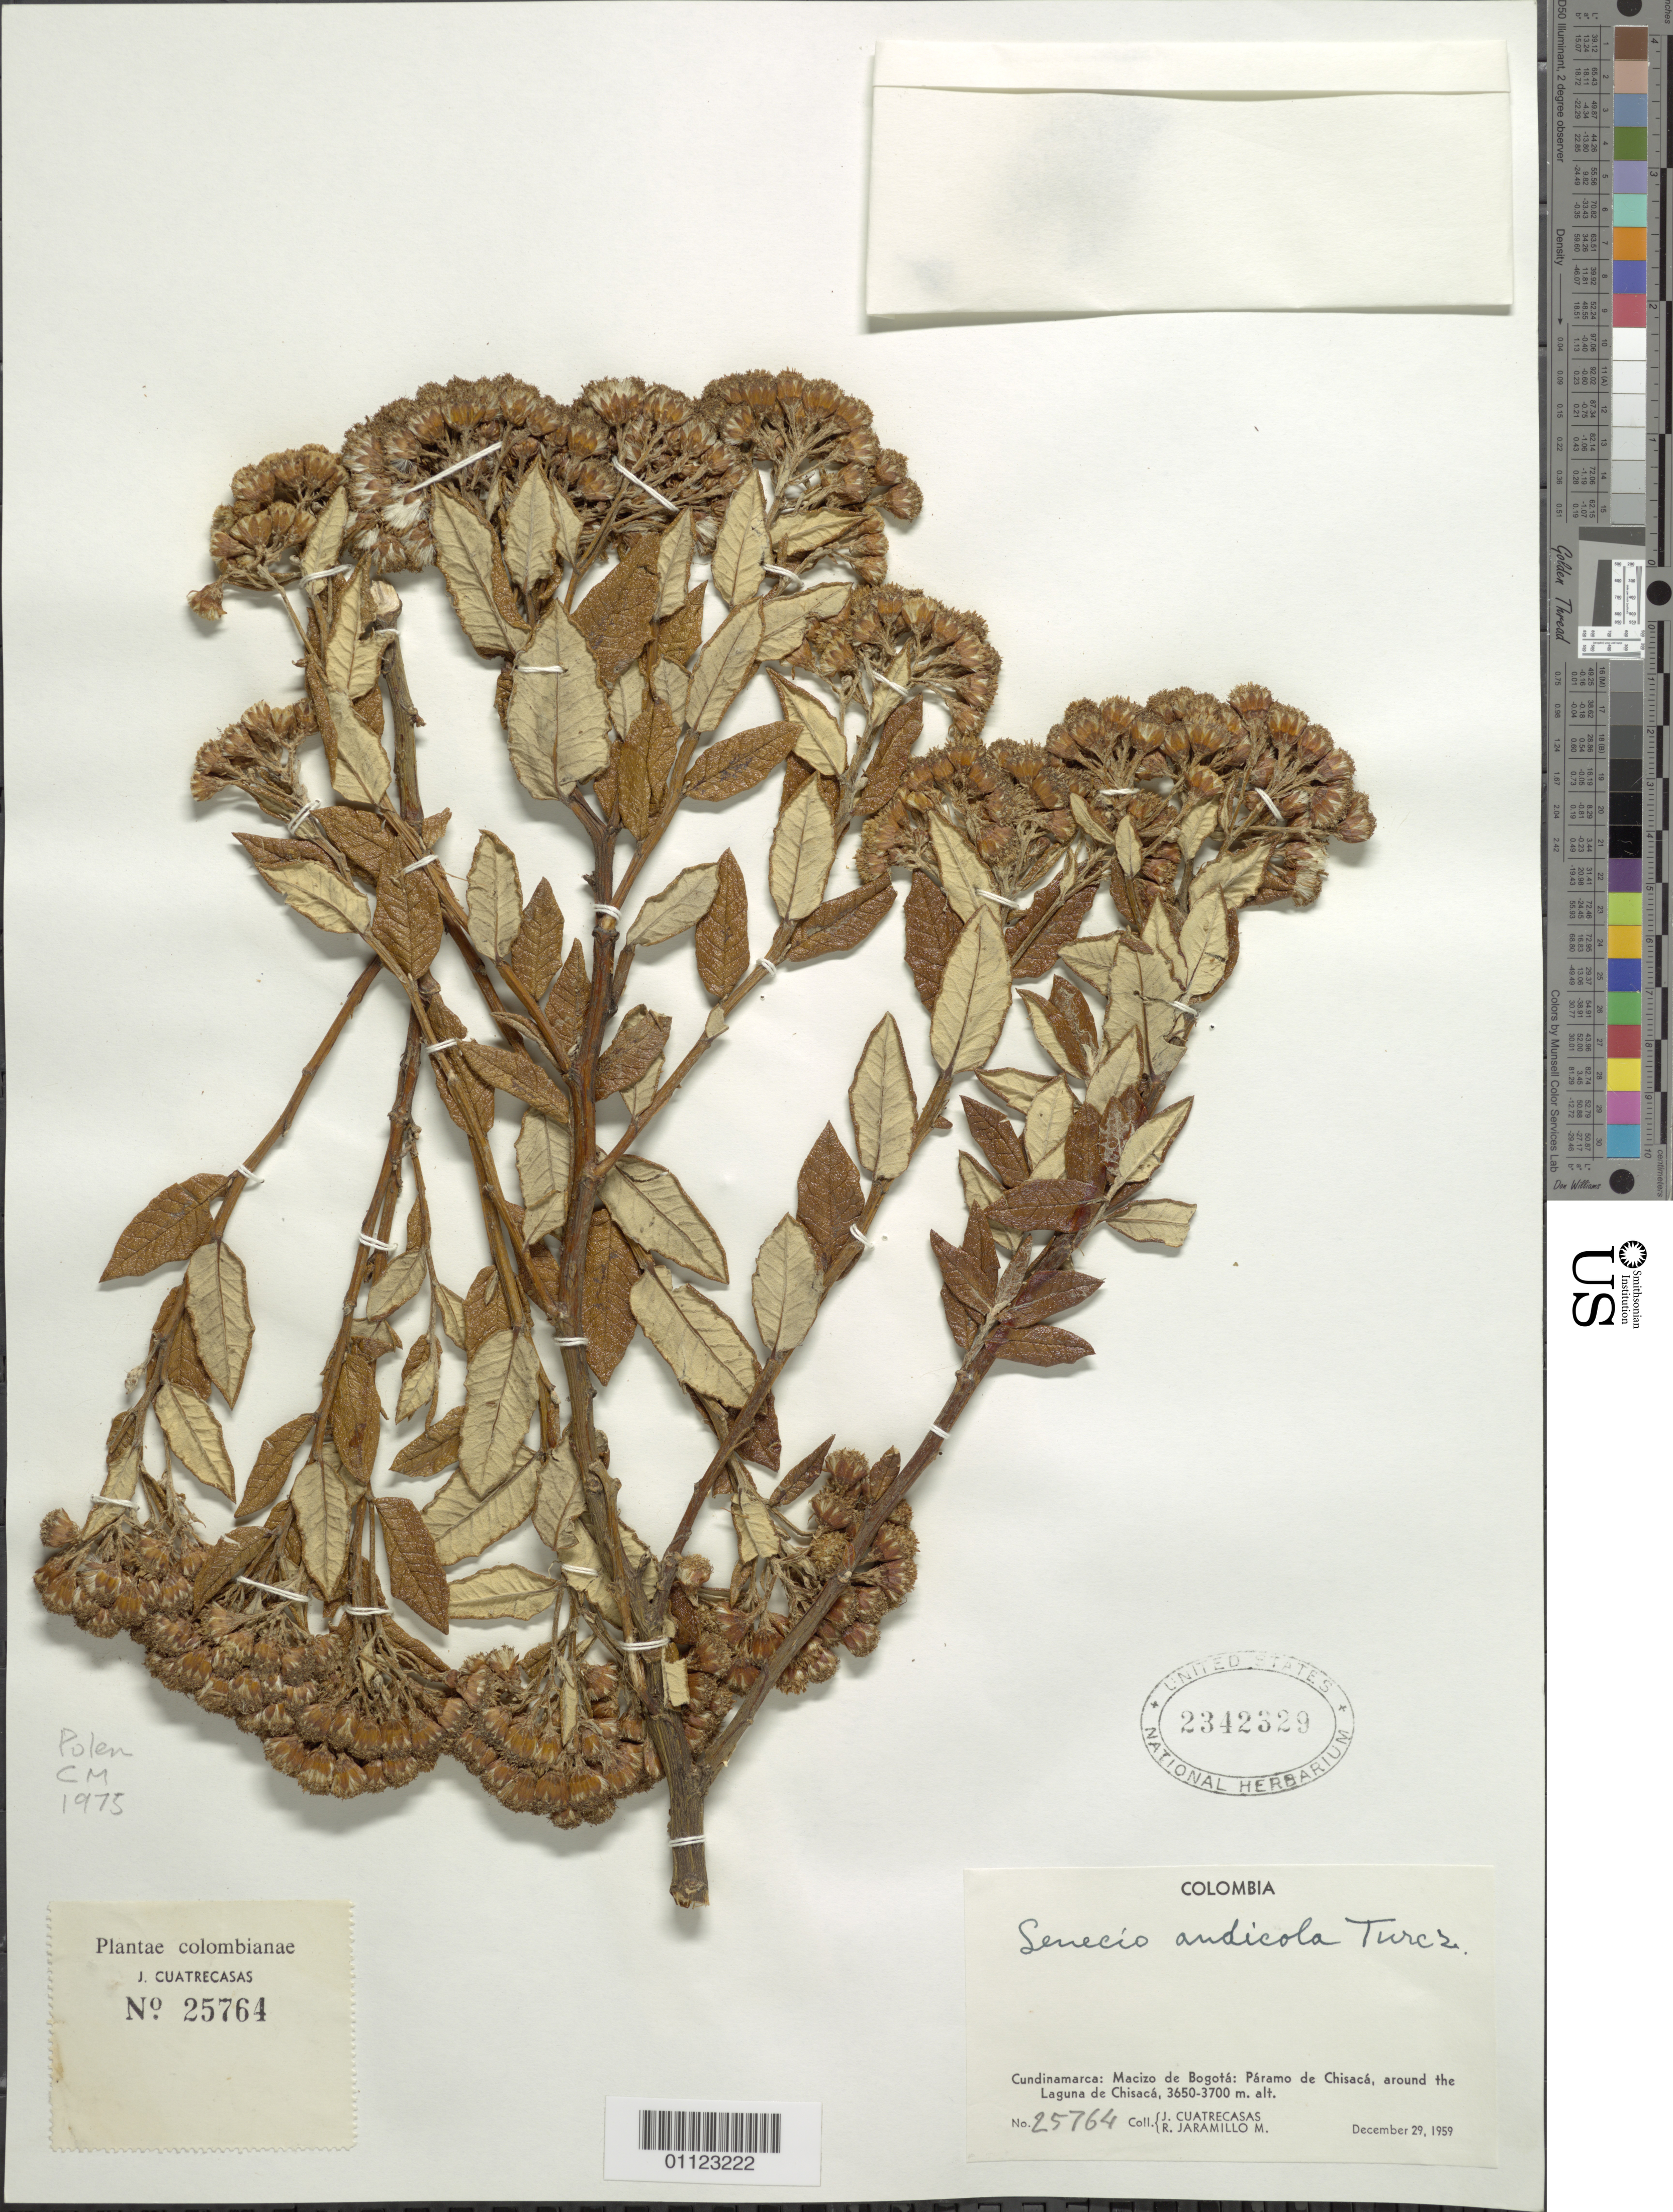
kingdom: Plantae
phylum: Tracheophyta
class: Magnoliopsida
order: Asterales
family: Asteraceae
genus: Pentacalia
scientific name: Pentacalia andicola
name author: (Turcz.) Cuatrec.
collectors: J. Cuatrecasas & R. Jaramillo M.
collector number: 25764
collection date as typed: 29 Dec 1959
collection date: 1959-12-29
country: Colombia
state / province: Cundinamarca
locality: Macizo de Bogotá, Páramo de Chisacá, around Laguna de Chisacá.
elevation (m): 3650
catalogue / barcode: US 2342329